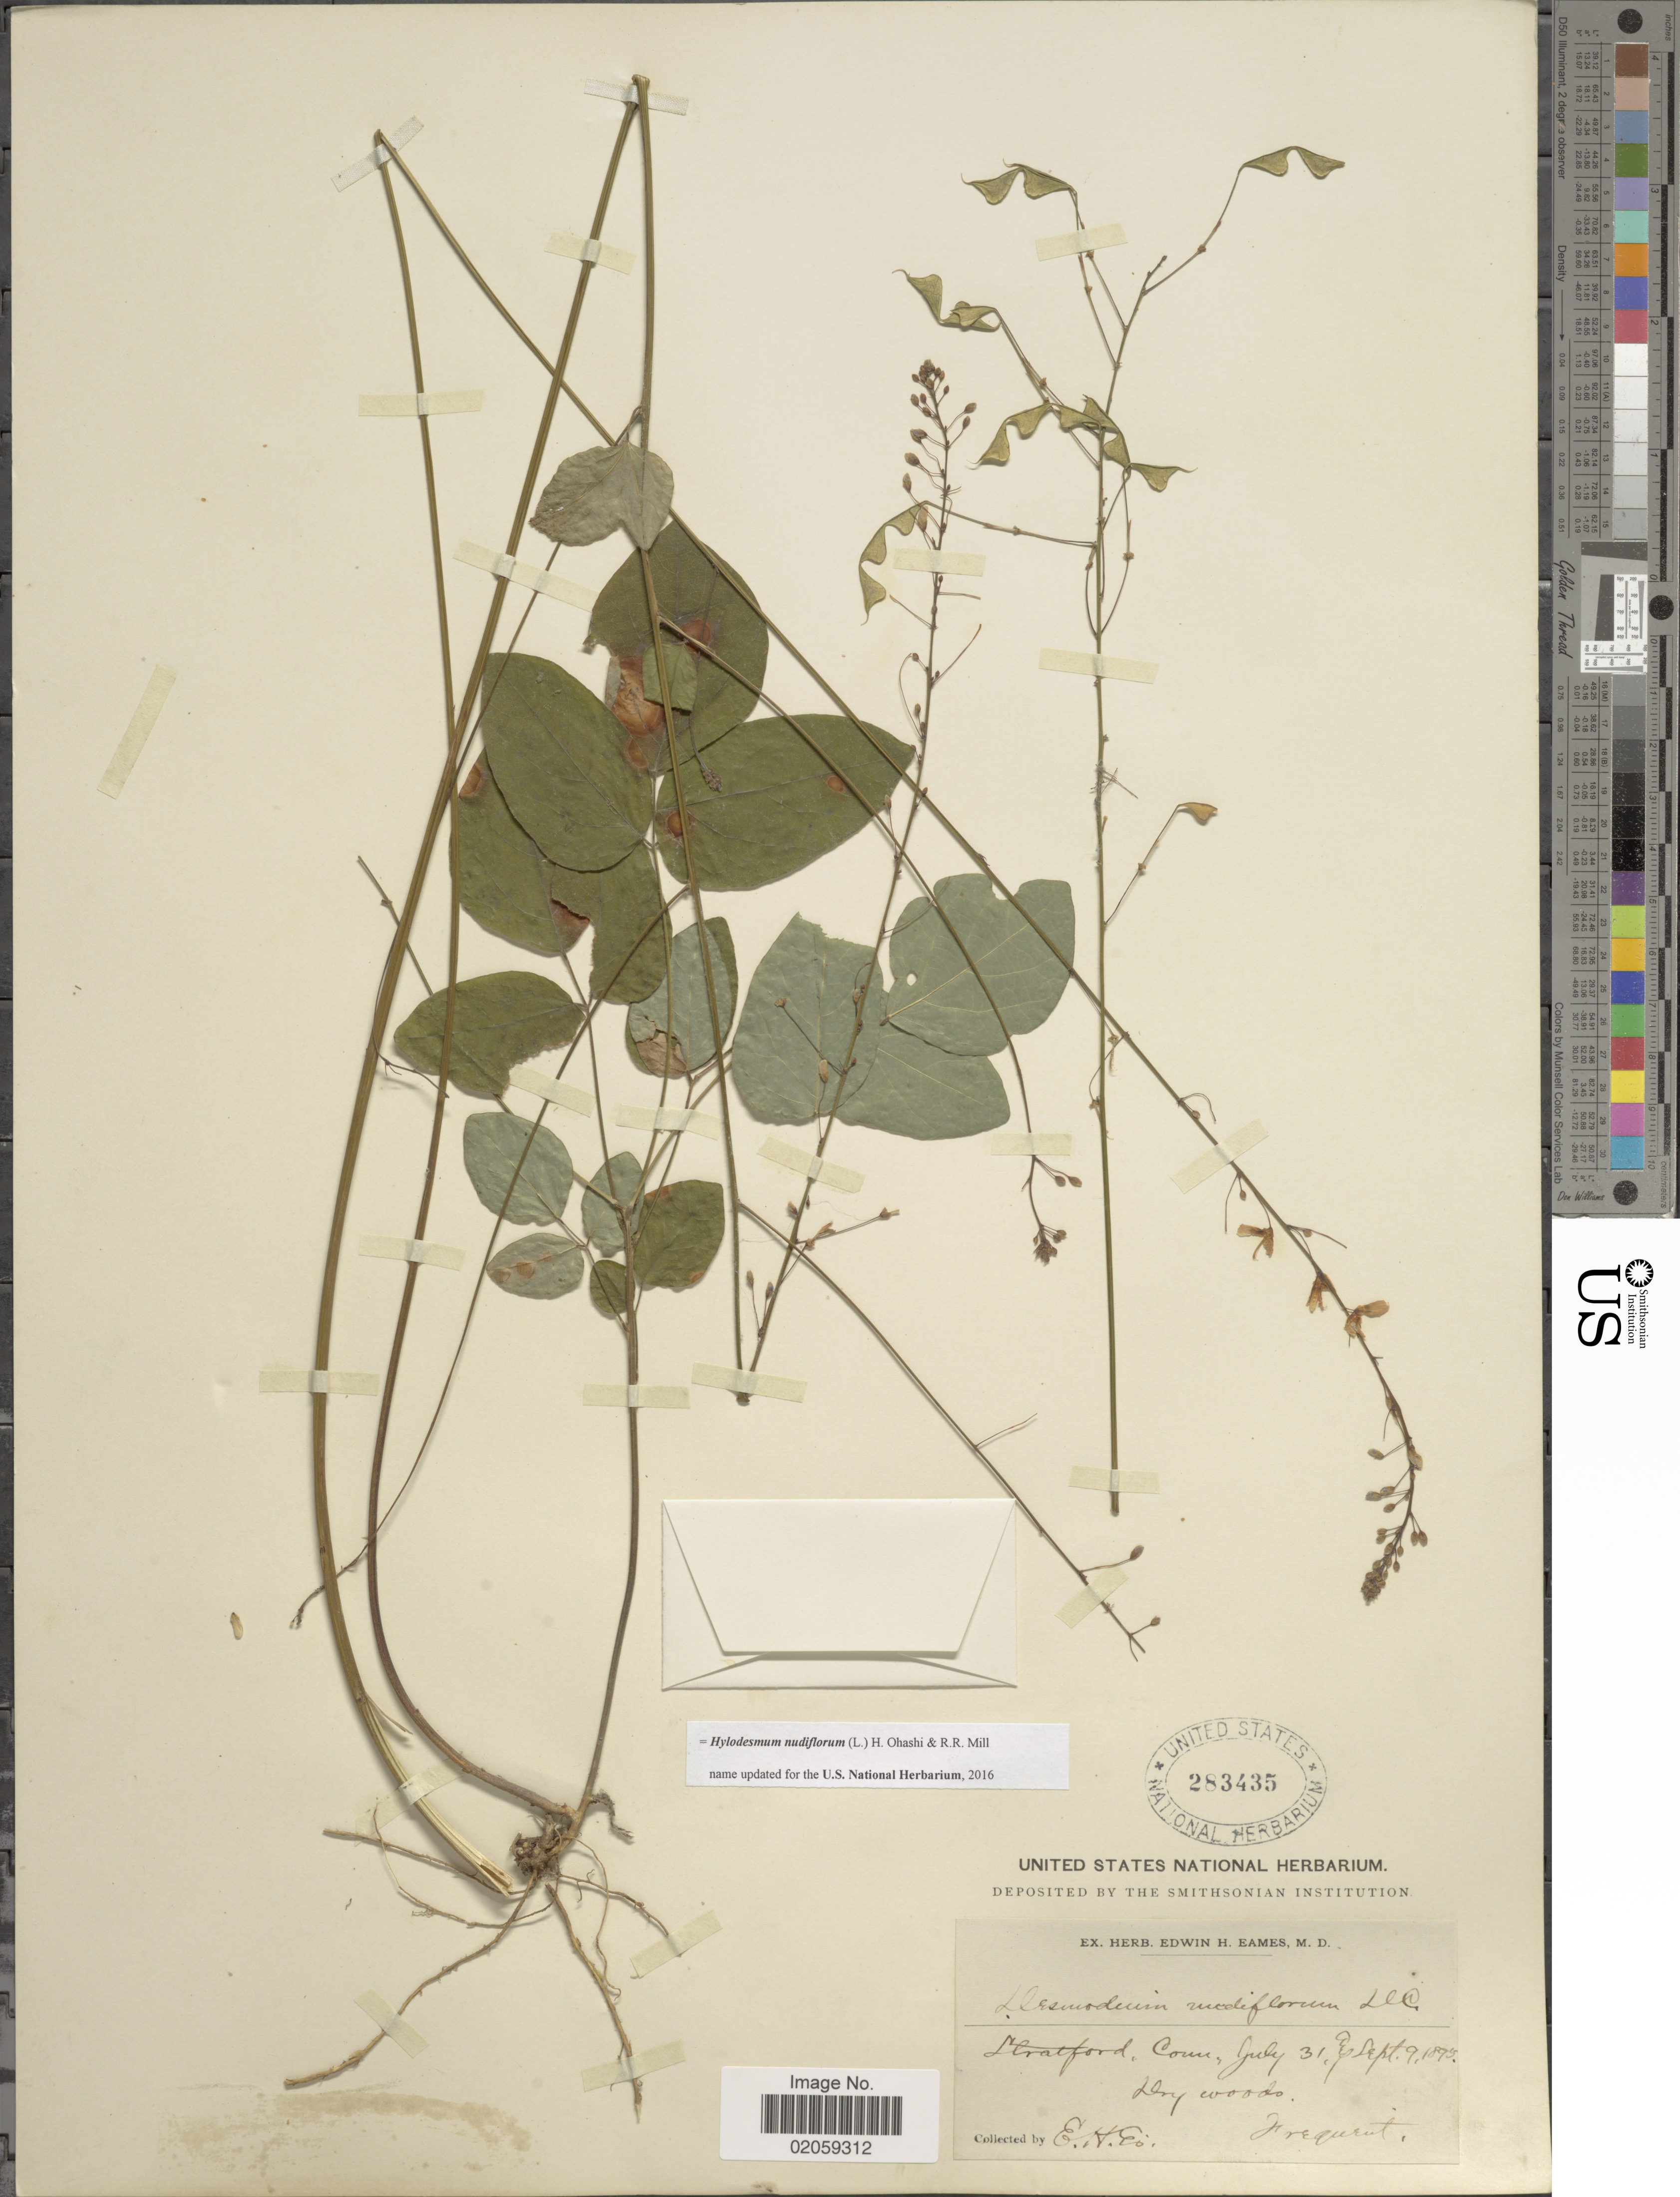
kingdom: Plantae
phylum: Tracheophyta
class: Magnoliopsida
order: Fabales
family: Fabaceae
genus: Hylodesmum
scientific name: Hylodesmum nudiflorum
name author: (L.) H. Ohashi & R.R. Mill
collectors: E. H. Eames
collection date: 1895-07-31/1895-09-09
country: United States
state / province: Connecticut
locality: Stratford, Conn.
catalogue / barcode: US 283435